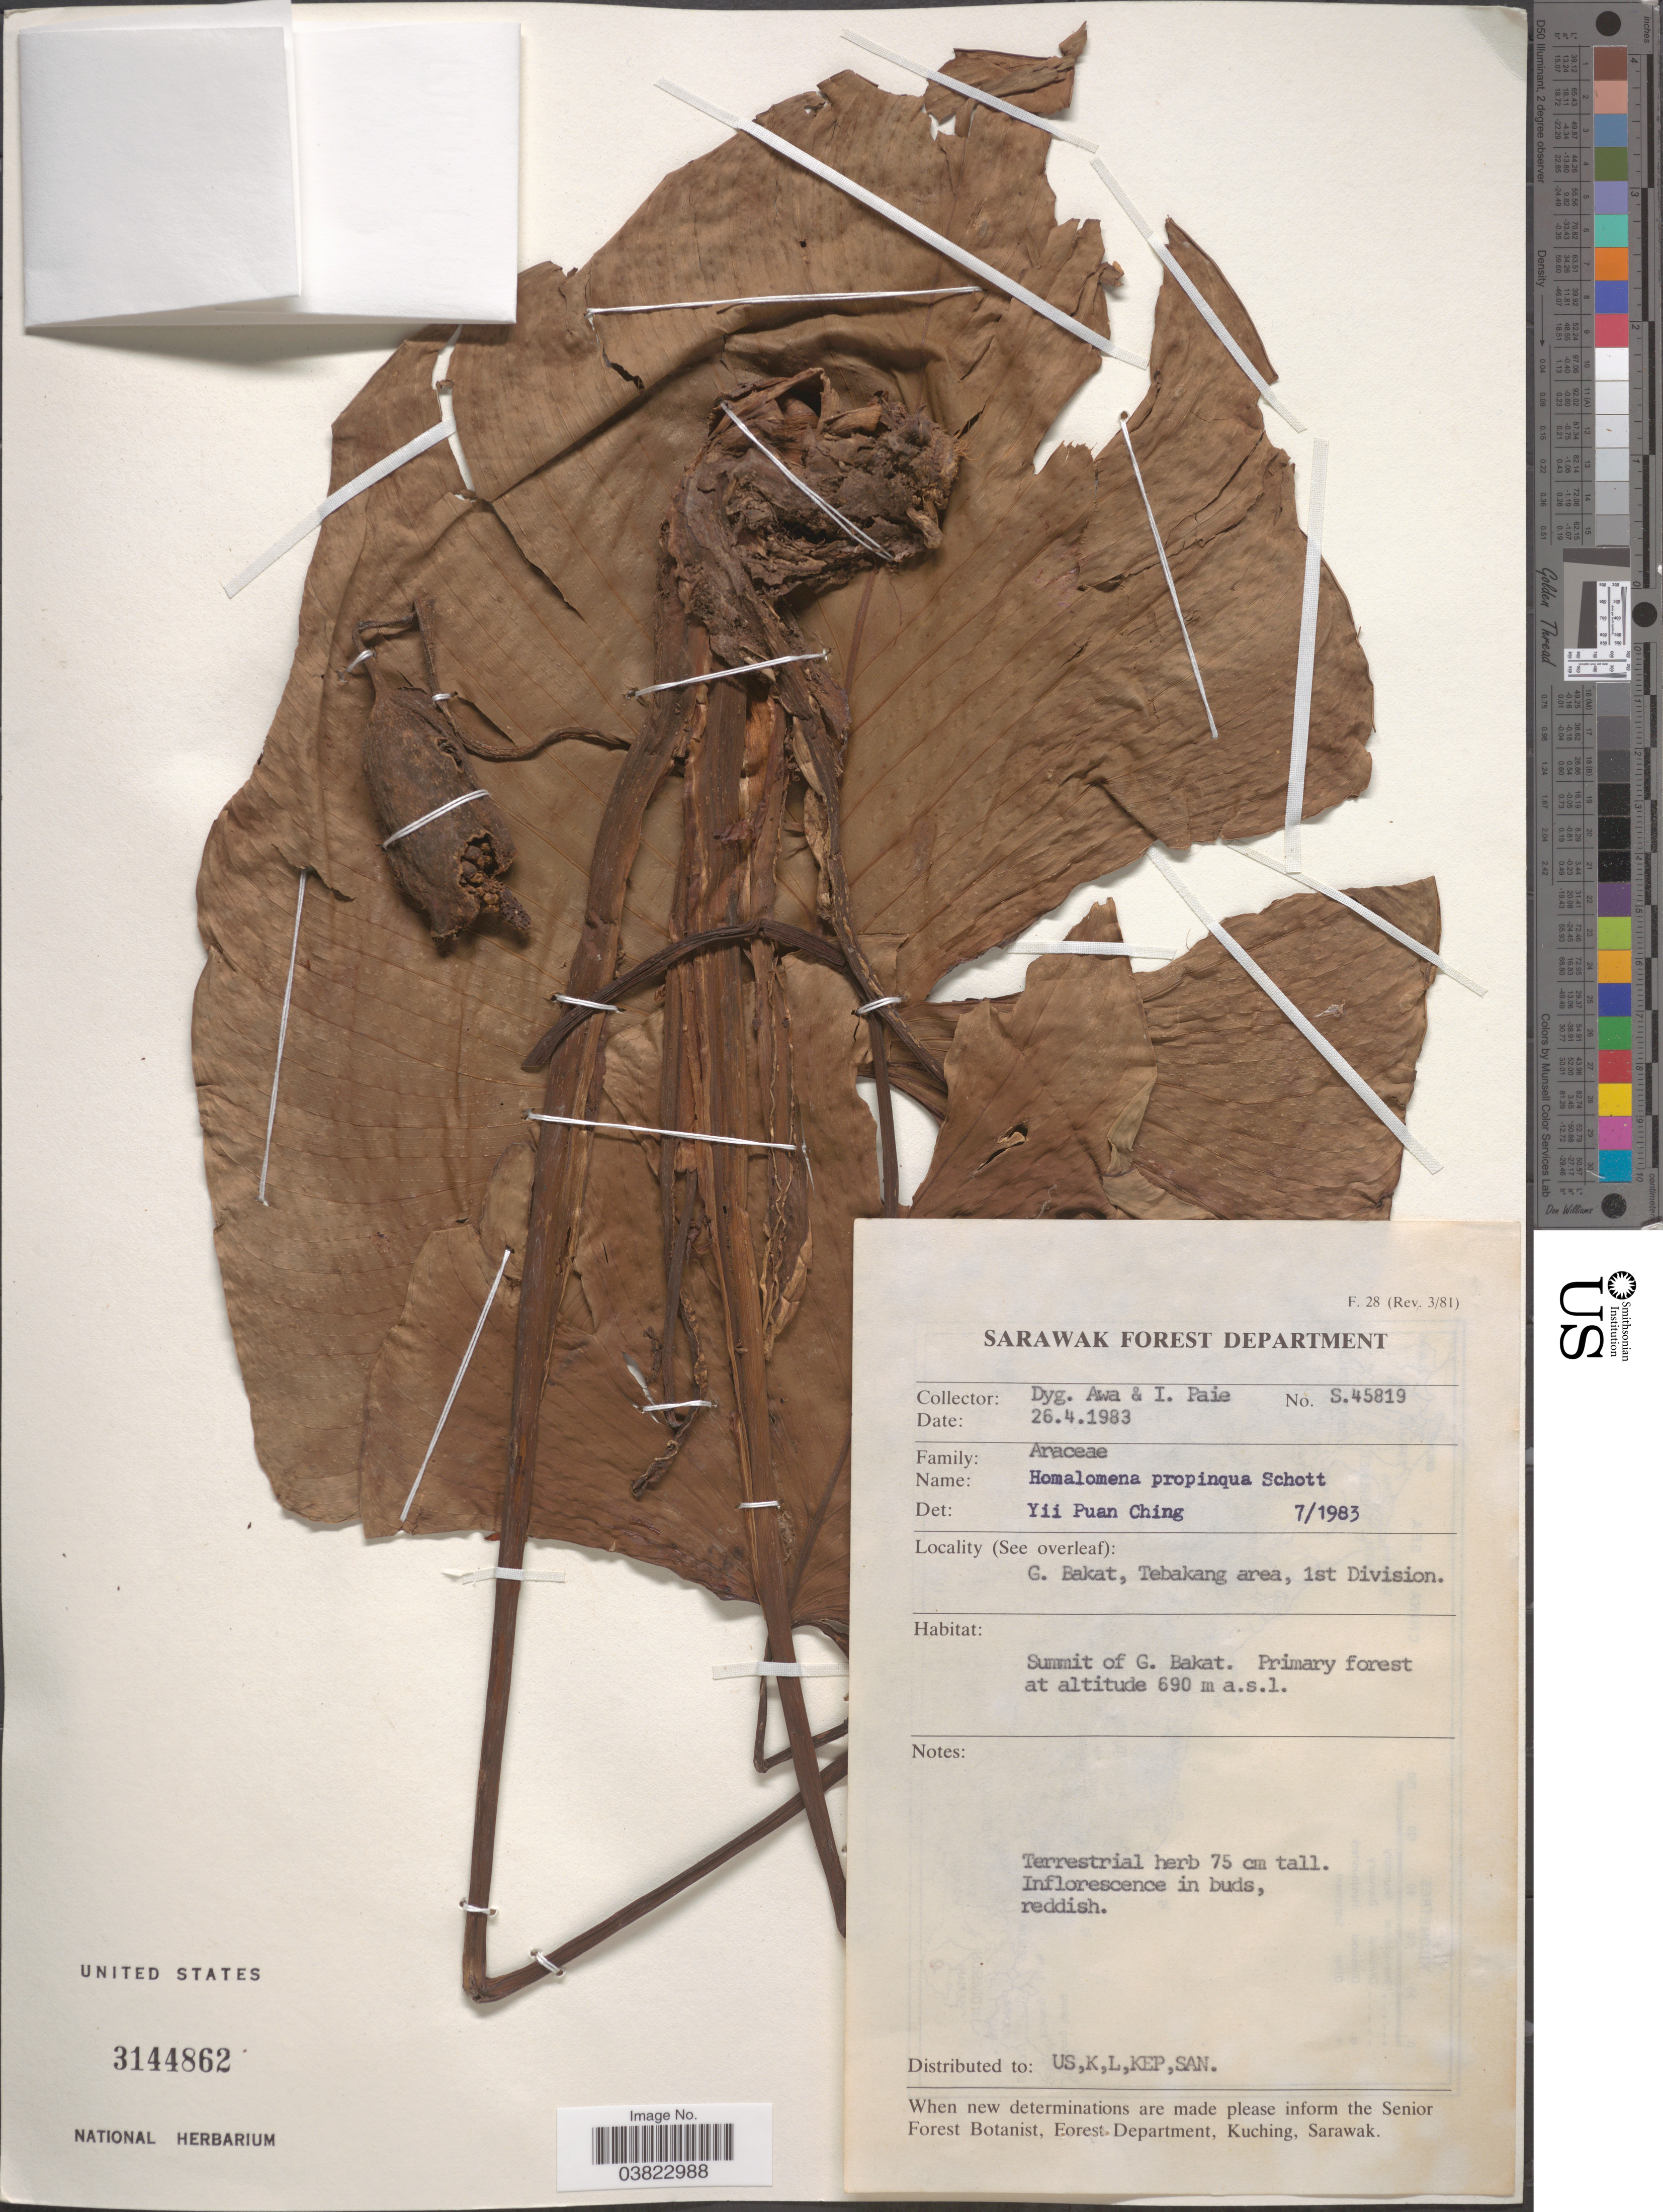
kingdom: Plantae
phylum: Tracheophyta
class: Liliopsida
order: Alismatales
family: Araceae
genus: Homalomena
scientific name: Homalomena propinqua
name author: Schott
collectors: D. Awa & I. bin Paie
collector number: S.45819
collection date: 1983-04-26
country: Malaysia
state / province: Sarawak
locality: G. Bakat, Tebakang area, 1ste Division. Summit of G. Bokat.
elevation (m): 690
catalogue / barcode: US 3144862